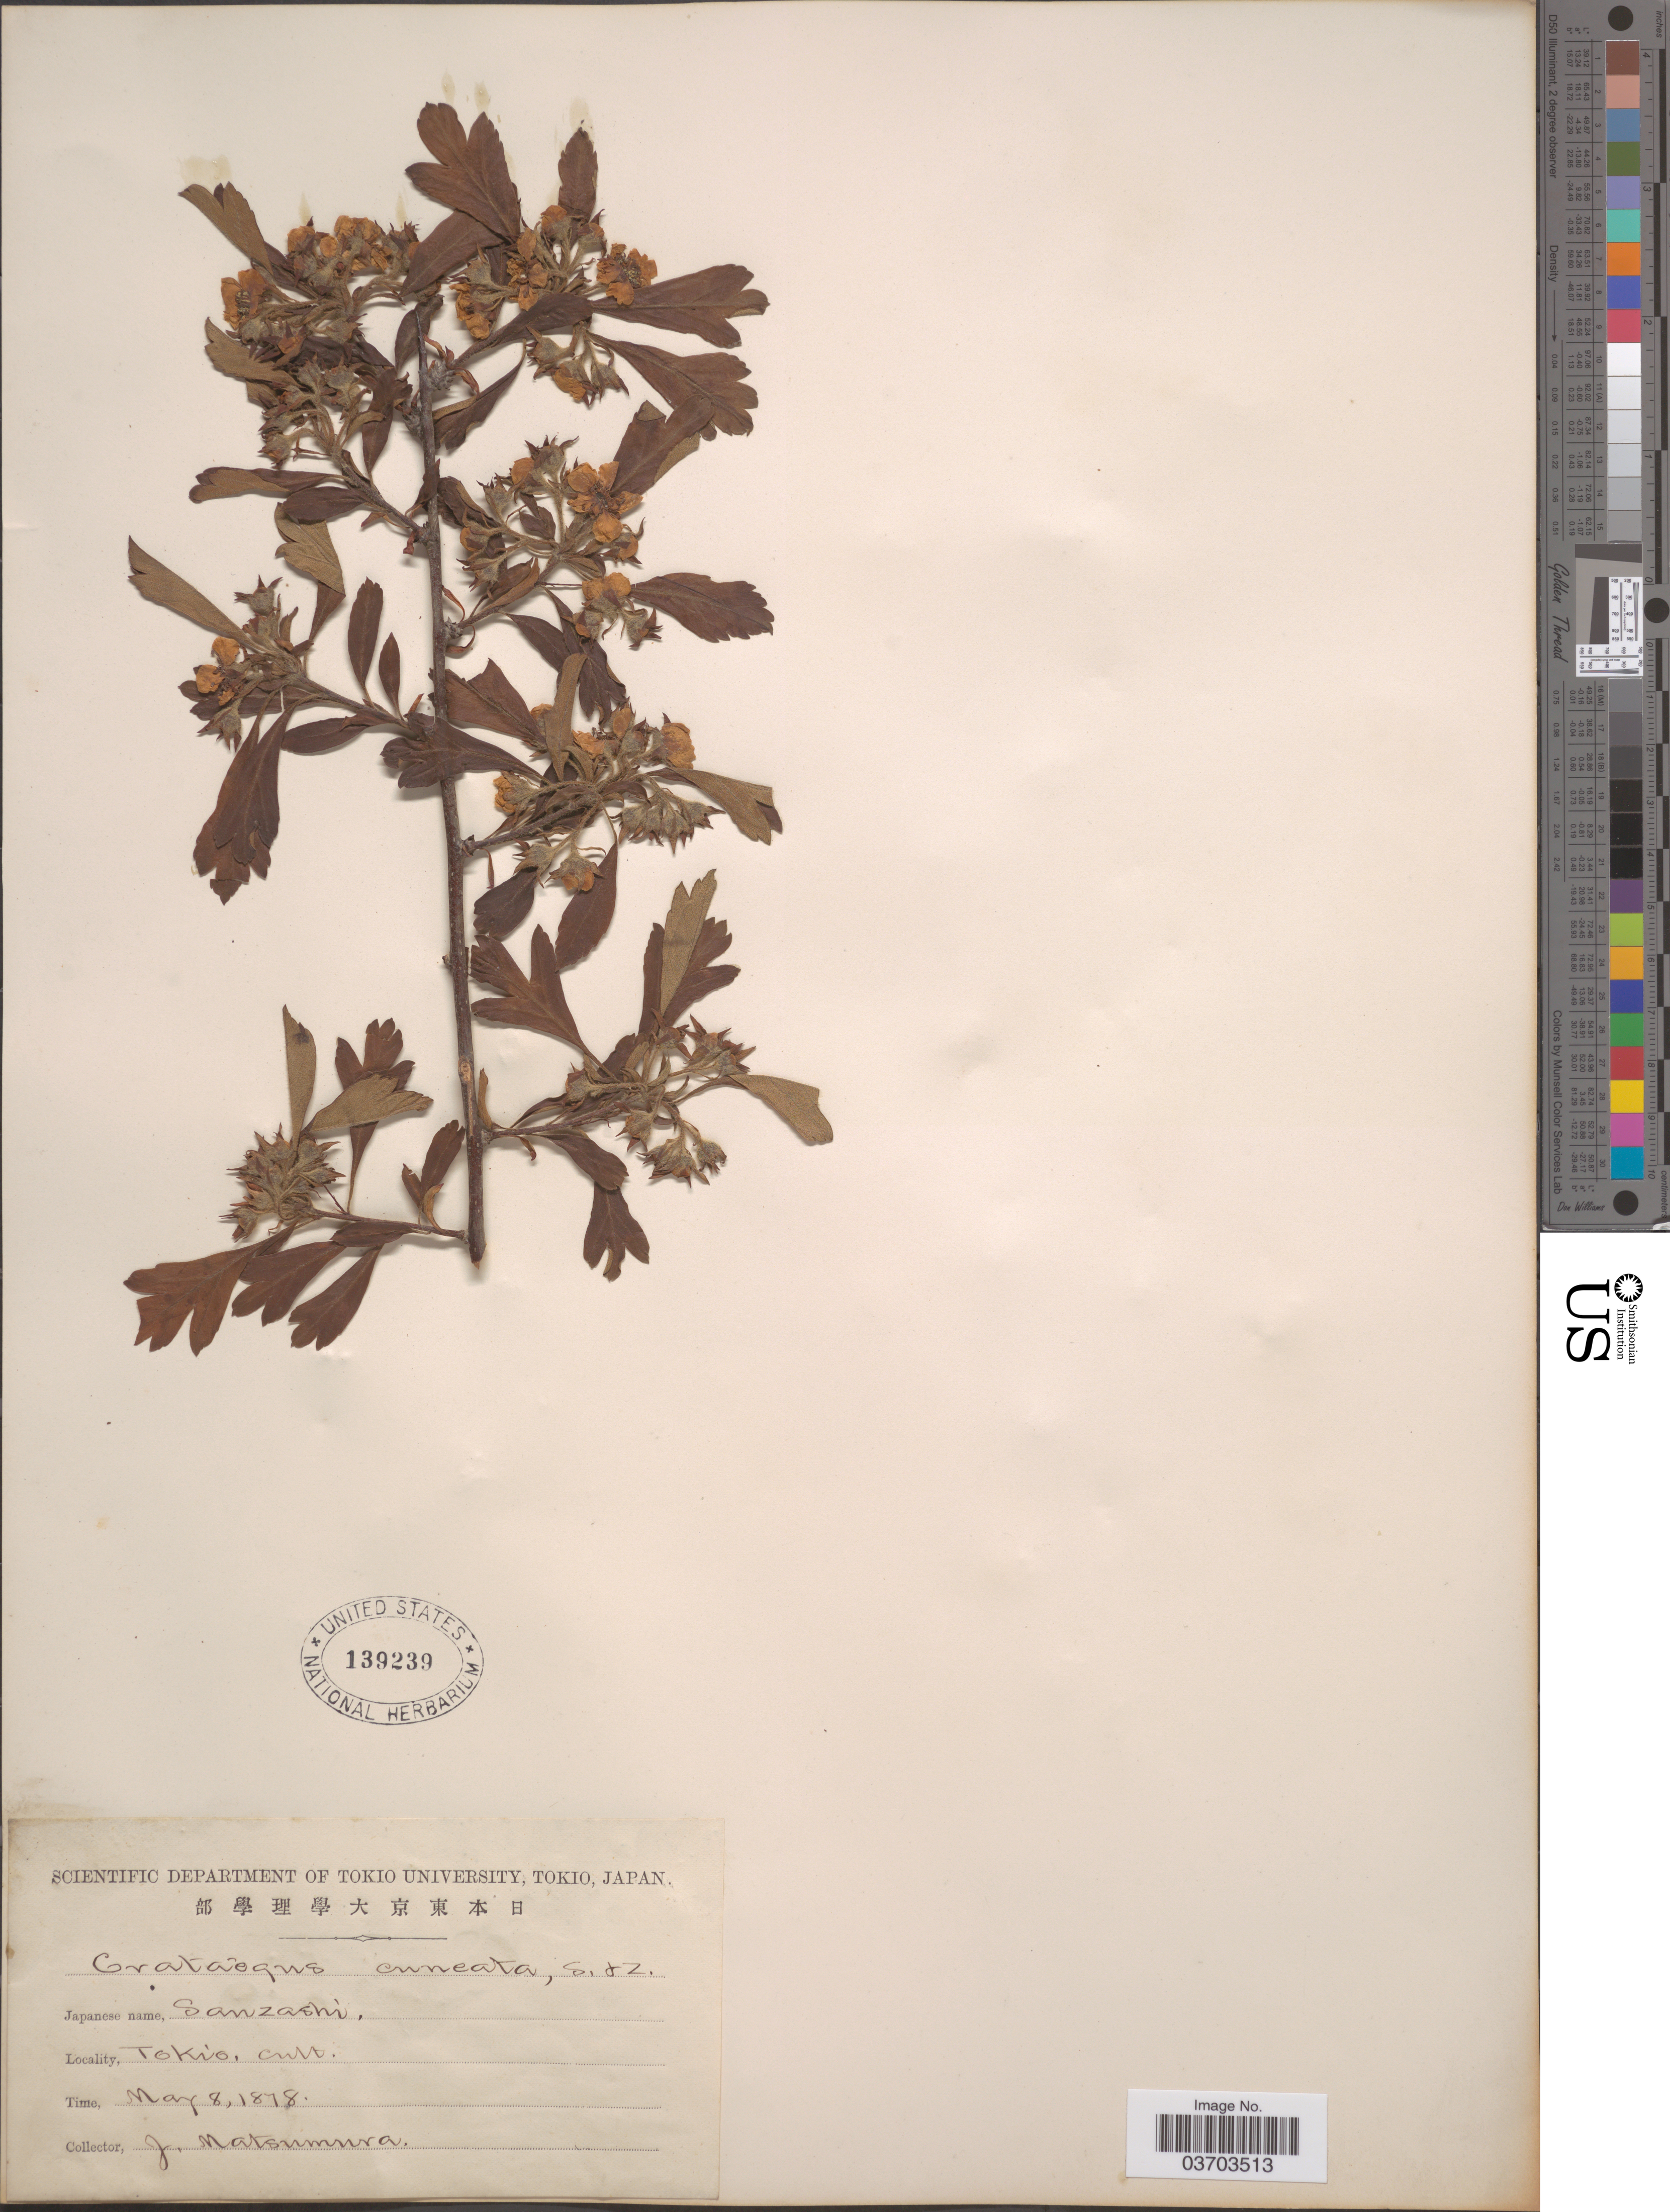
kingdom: Plantae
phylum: Tracheophyta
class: Magnoliopsida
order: Rosales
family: Rosaceae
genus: Crataegus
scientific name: Crataegus cuneata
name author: Siebold & Zucc.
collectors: J. Matsumura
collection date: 1878-05-08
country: Japan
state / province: Tokyo, Federal City of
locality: Tokio.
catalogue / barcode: US 139239